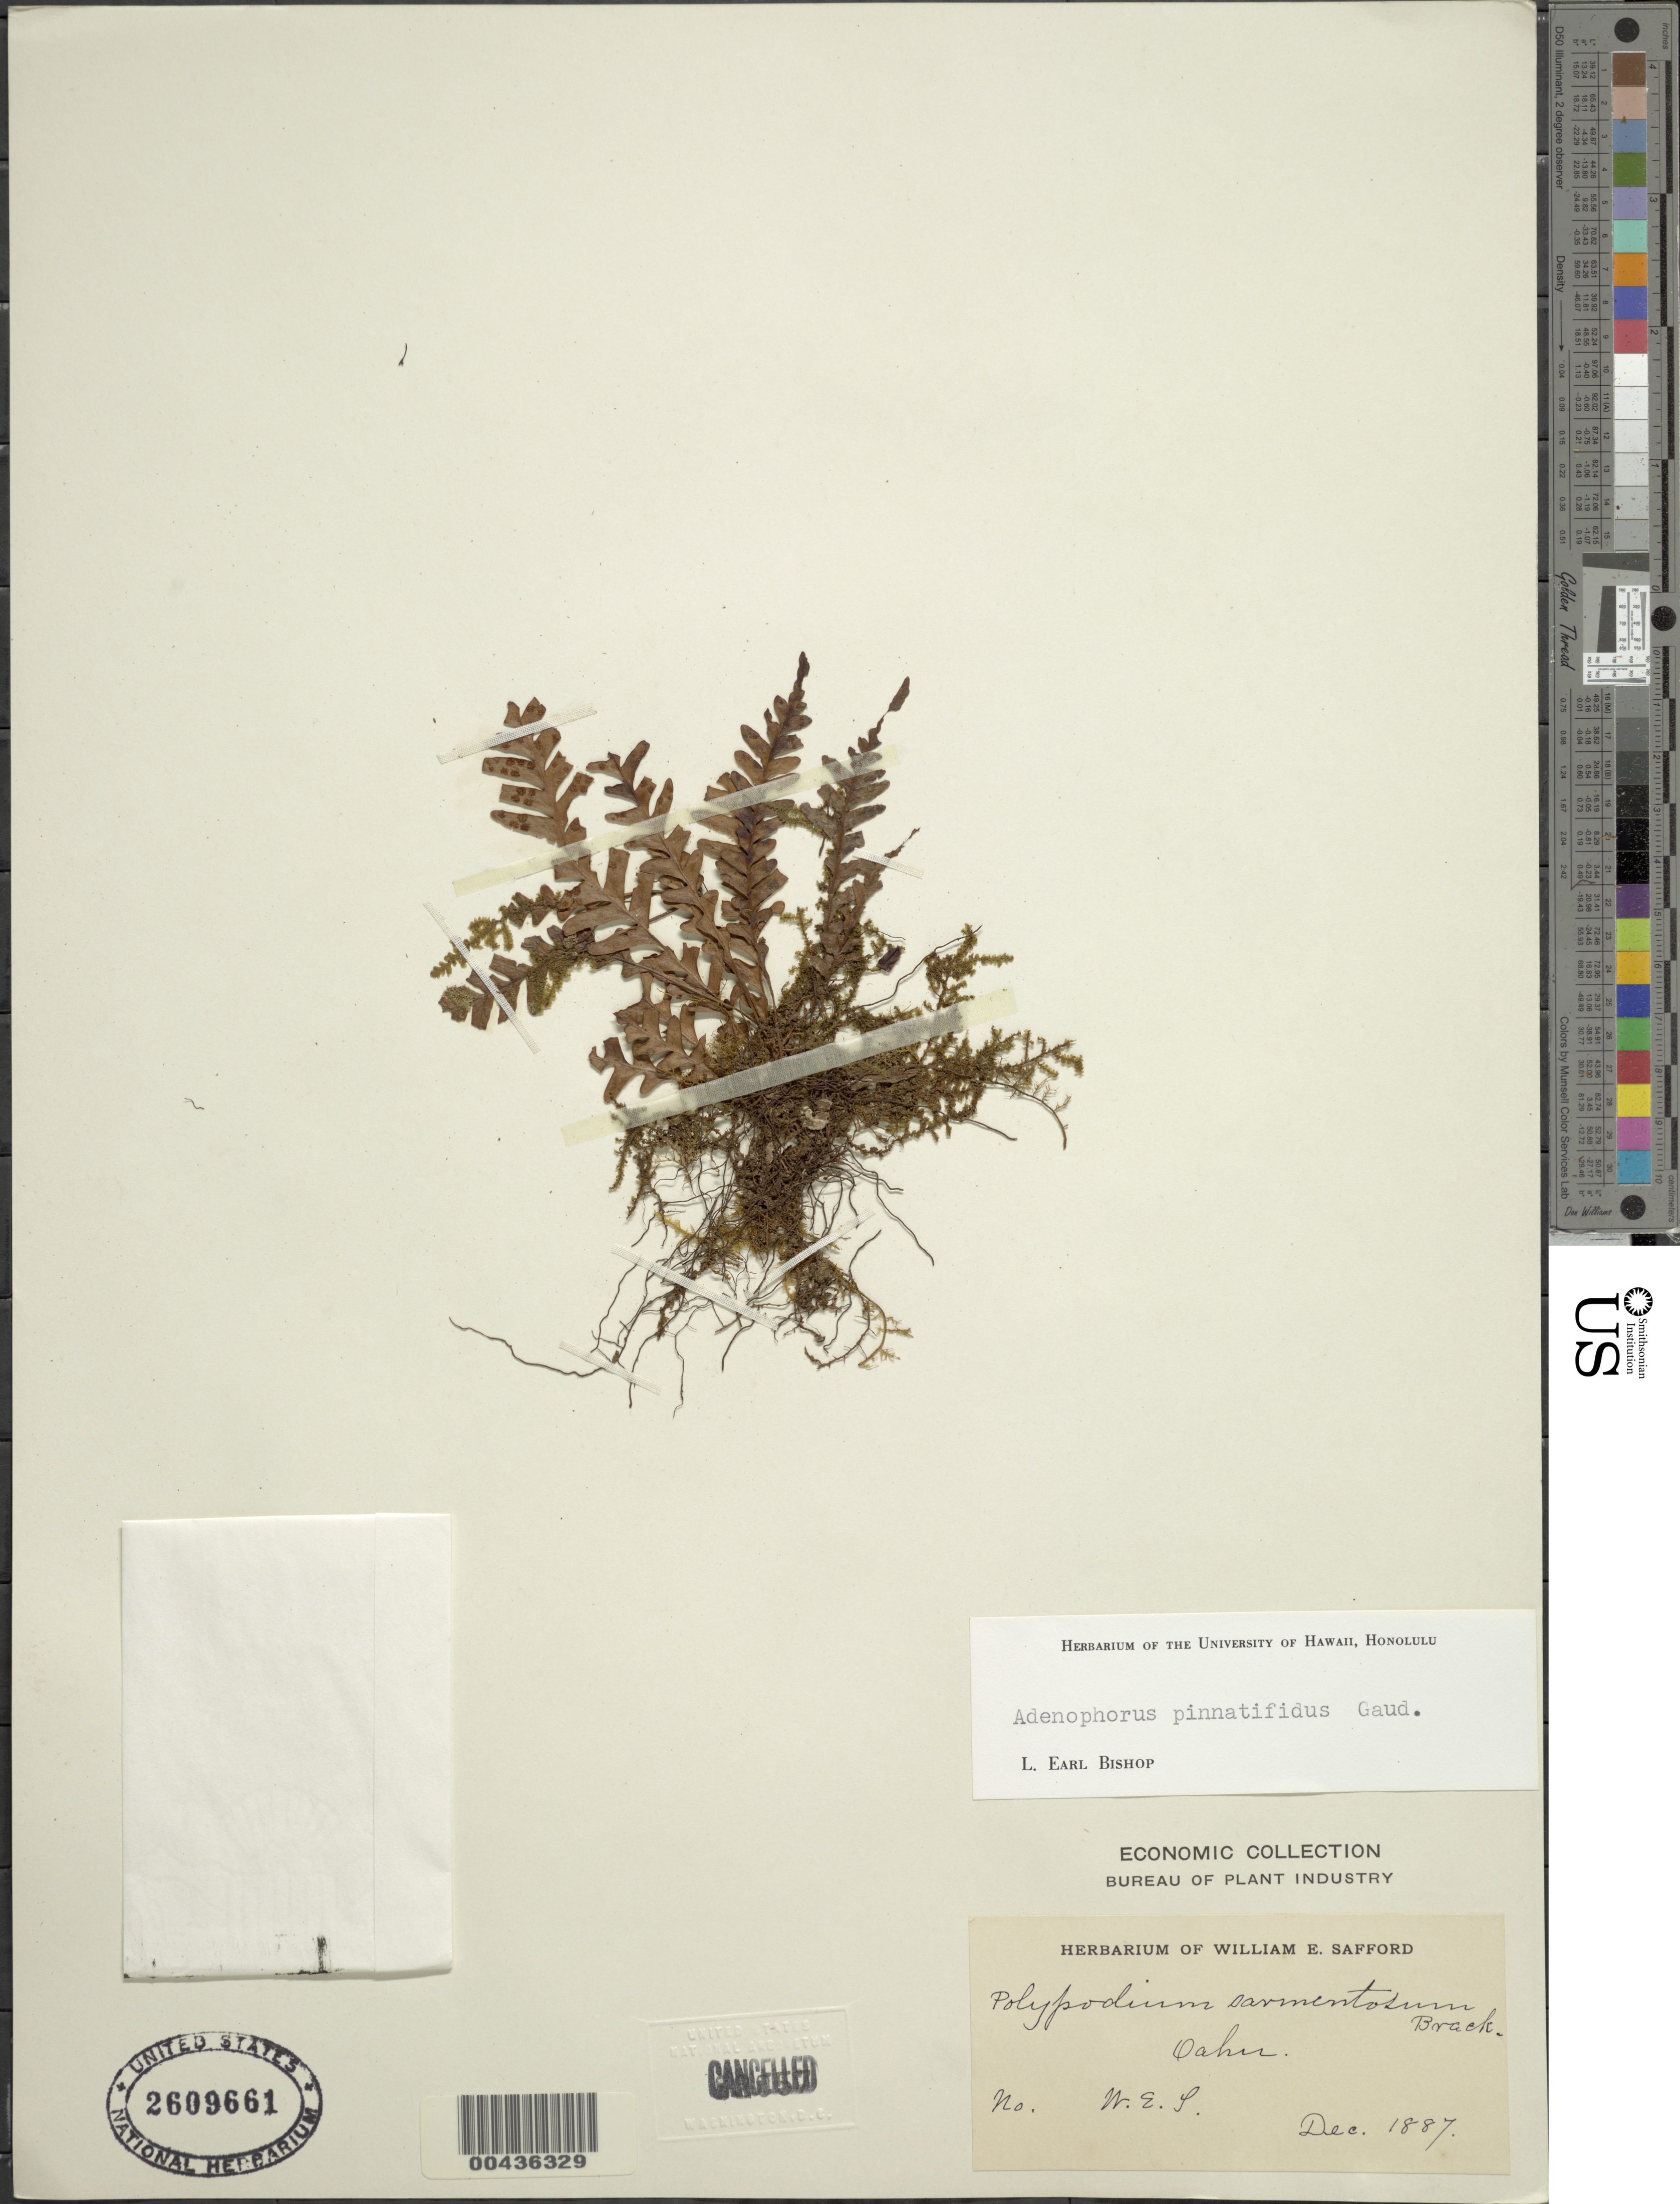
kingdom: Plantae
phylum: Tracheophyta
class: Polypodiopsida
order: Polypodiales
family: Polypodiaceae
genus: Adenophorus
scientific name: Adenophorus pinnatifidus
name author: Gaudich.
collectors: W. E. Safford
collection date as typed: Dec 1887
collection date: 1887-12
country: United States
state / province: Hawaii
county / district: Honolulu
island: Oahu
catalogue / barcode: US 2609661